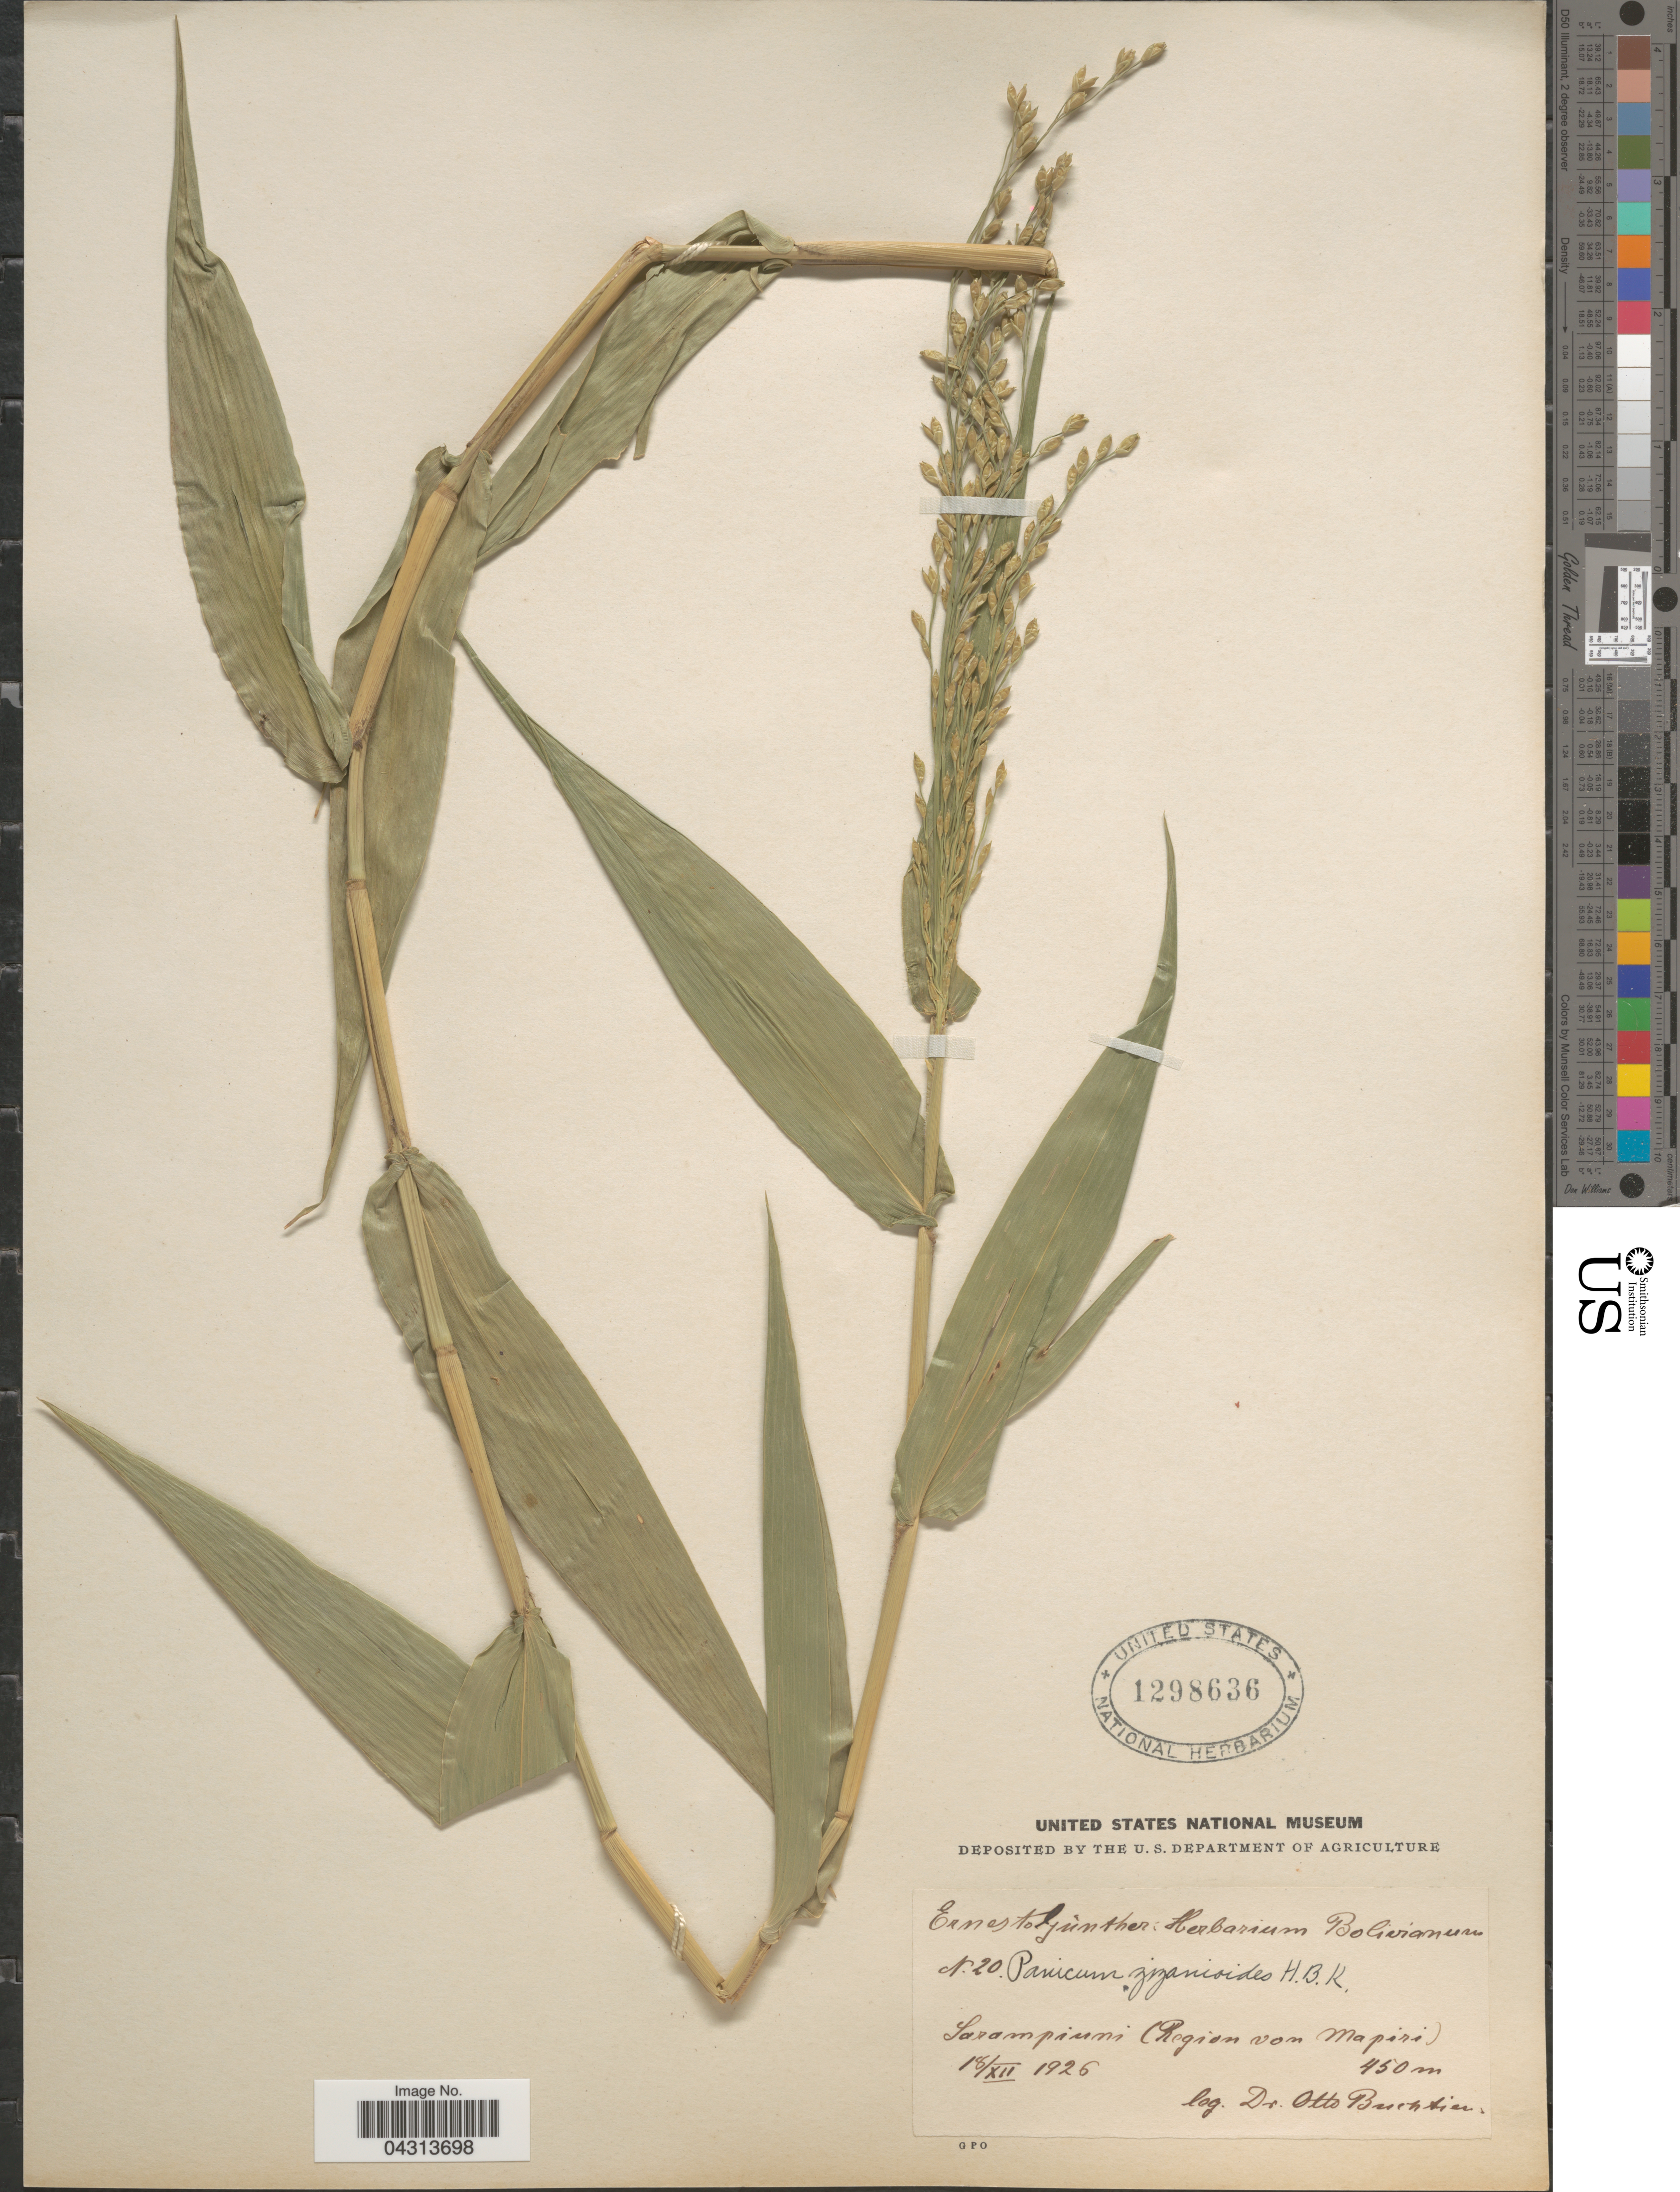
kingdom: Plantae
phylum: Tracheophyta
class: Liliopsida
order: Poales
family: Poaceae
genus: Acroceras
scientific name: Acroceras zizanioides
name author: (Kunth) Dandy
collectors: O. Buchtien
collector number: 20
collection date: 1926-12-18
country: Bolivia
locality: Sarampiuni (Region von Mapiri).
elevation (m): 450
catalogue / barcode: US 1298636